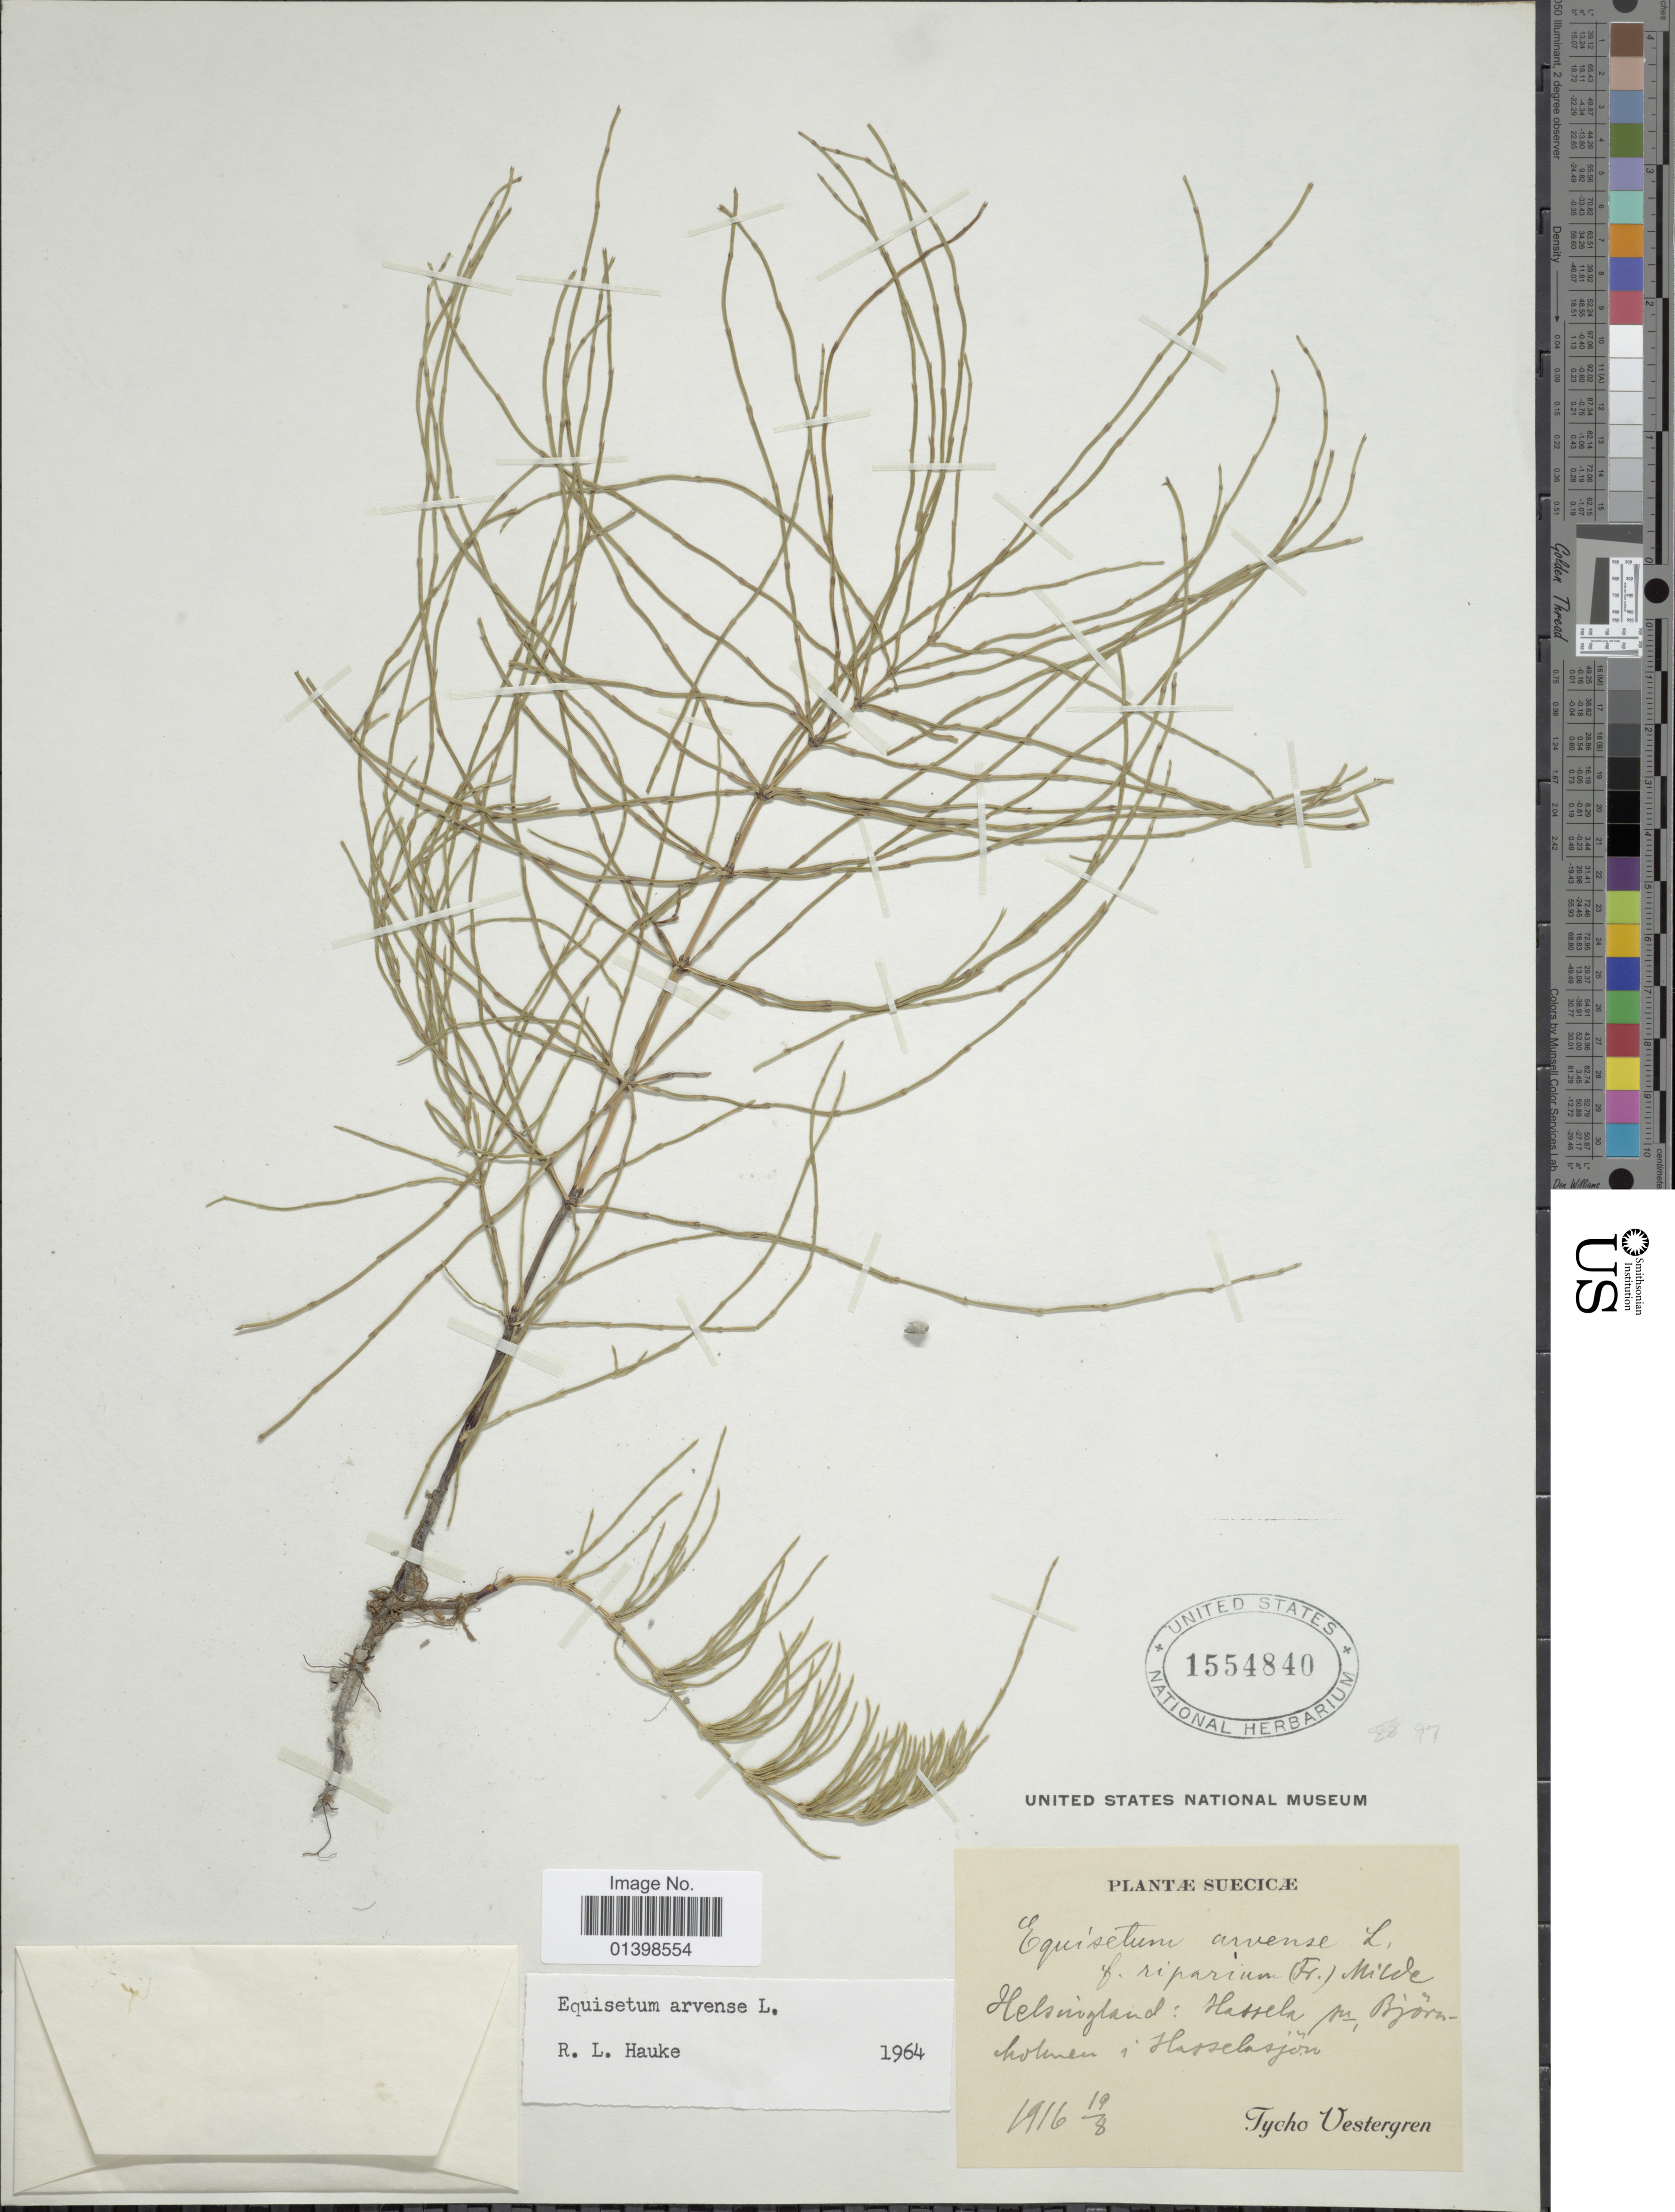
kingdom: Plantae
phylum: Tracheophyta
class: Polypodiopsida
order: Equisetales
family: Equisetaceae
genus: Equisetum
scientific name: Equisetum arvense f. riparium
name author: (Fr.) Milde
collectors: T. Vestergren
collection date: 1916-08-19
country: Sweden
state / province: Gävleborg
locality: Hassela sn, Björnholmen i Hasselasjön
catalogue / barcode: US 1554840